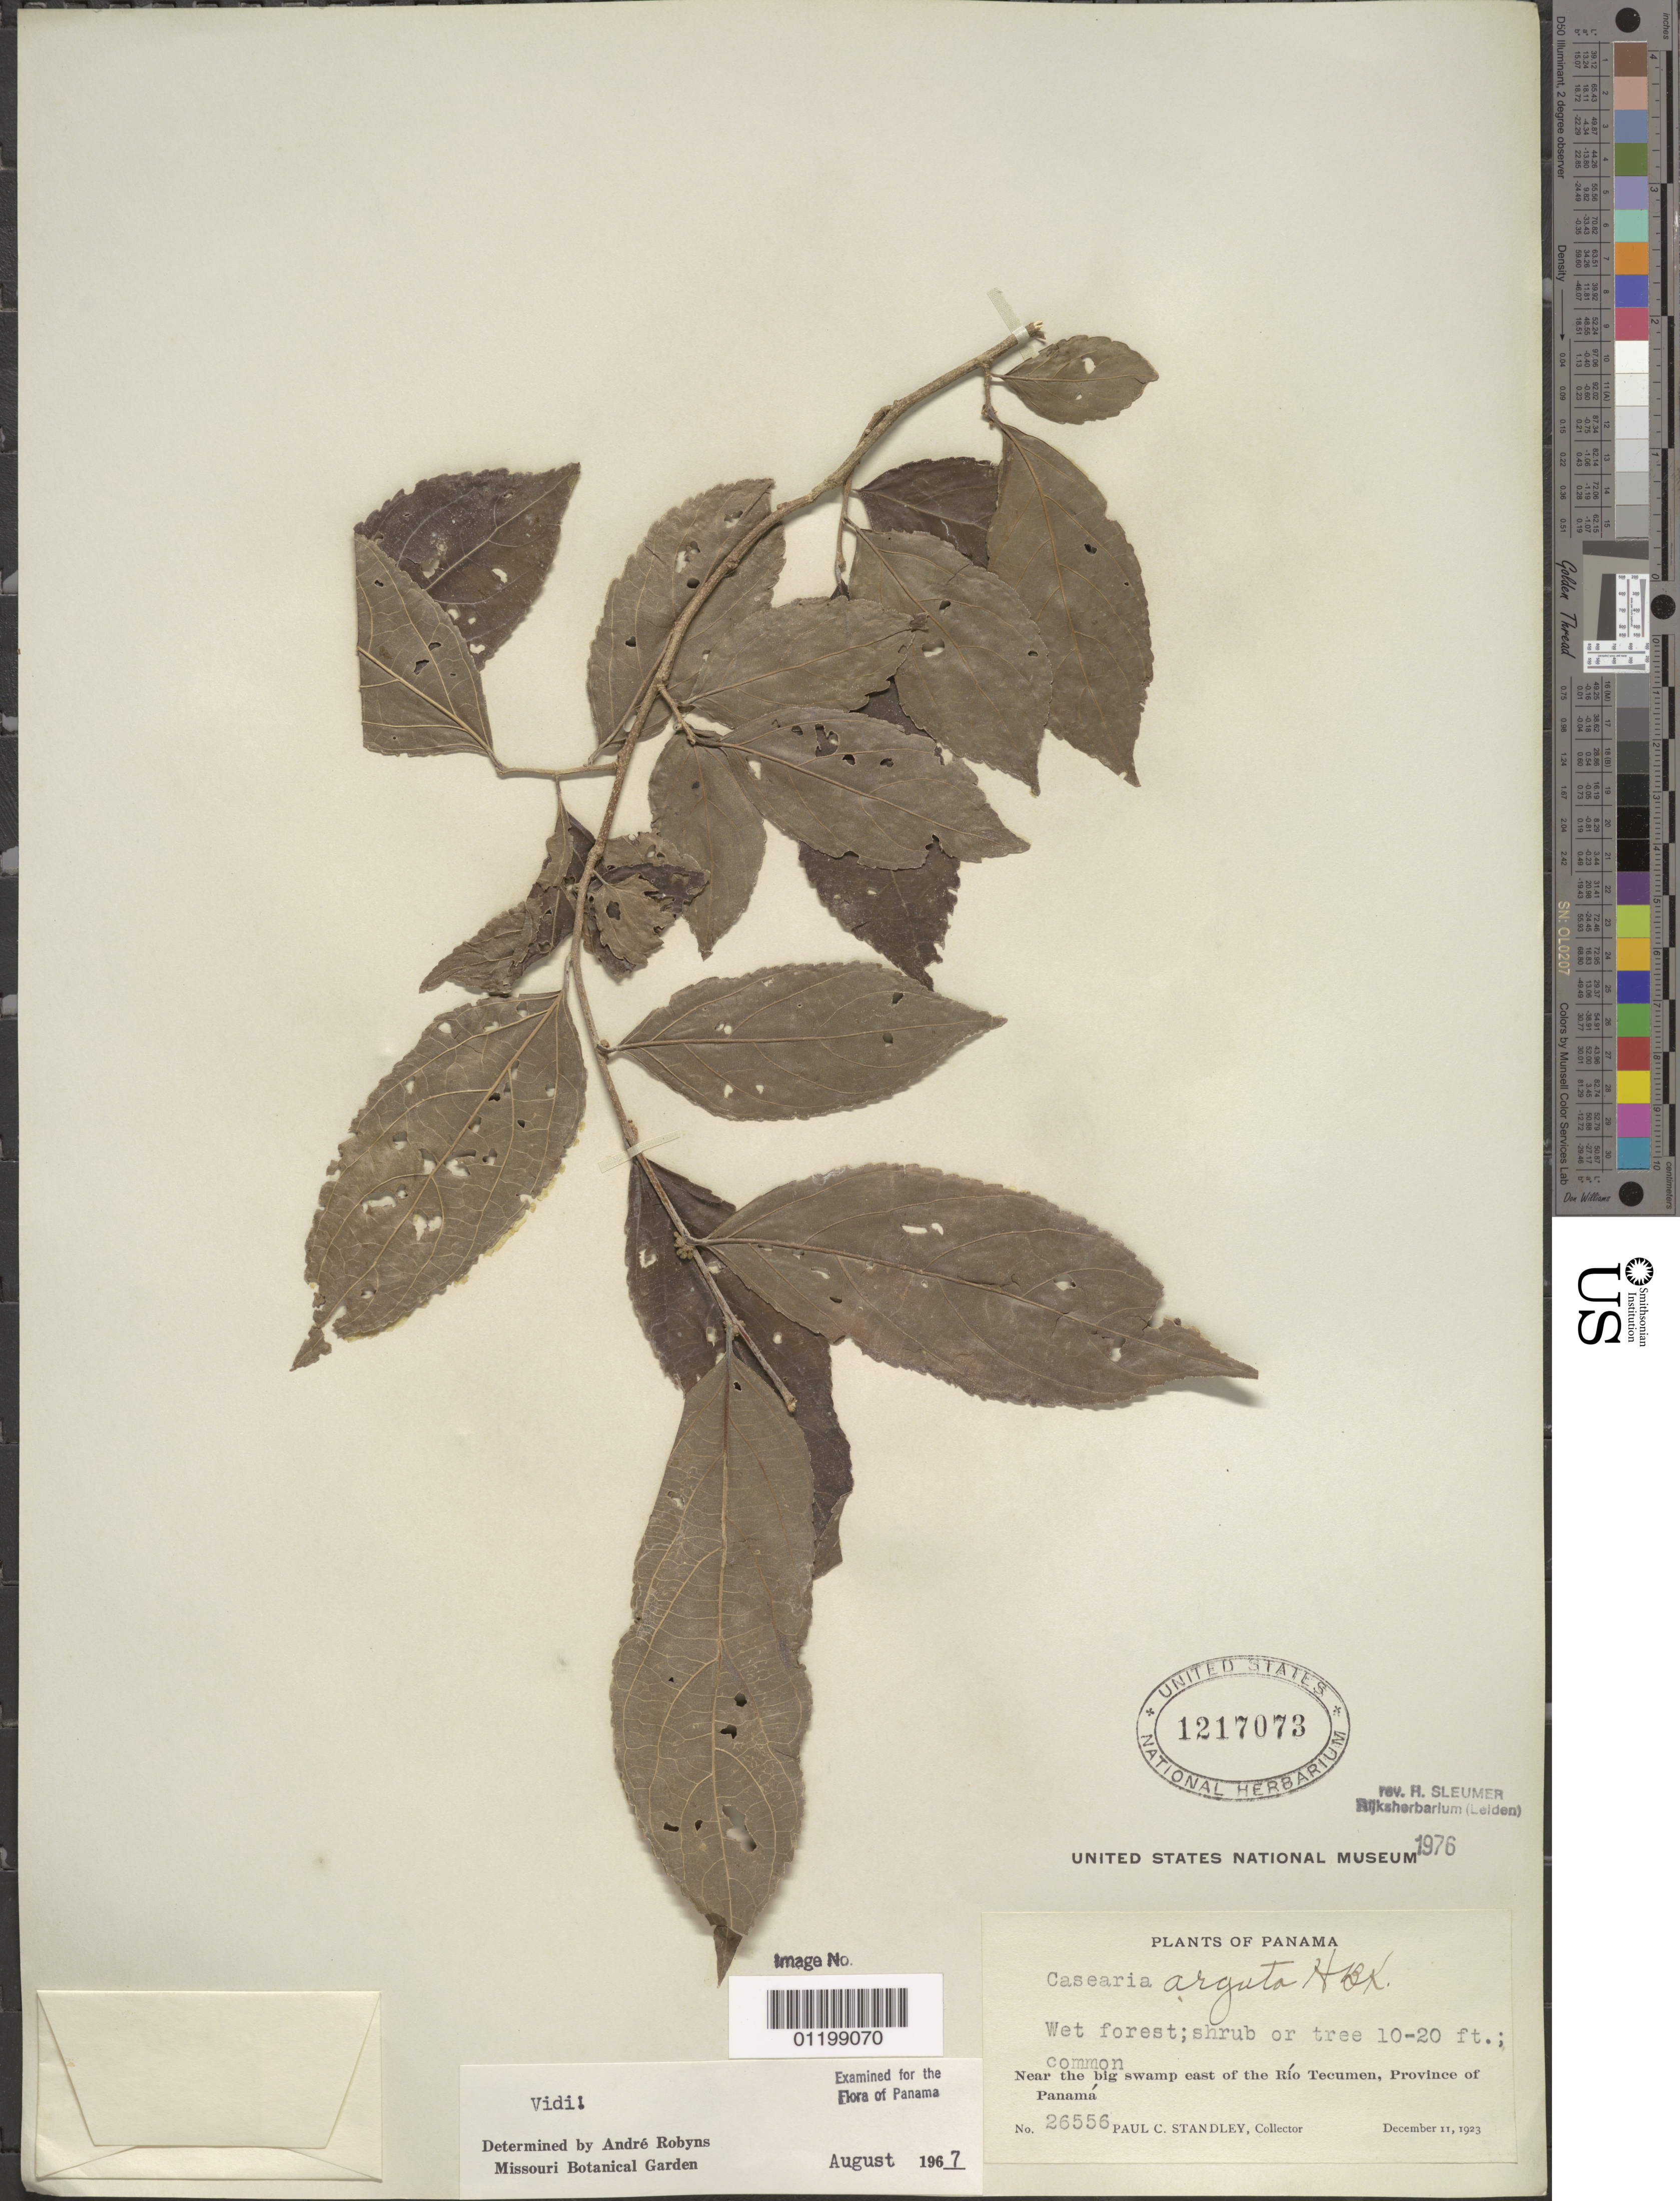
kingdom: Plantae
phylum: Tracheophyta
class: Magnoliopsida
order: Malpighiales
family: Salicaceae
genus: Casearia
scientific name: Casearia arguta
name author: Kunth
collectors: P. C. Standley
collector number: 26556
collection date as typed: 11 Dec 1923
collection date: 1923-12-11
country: Panama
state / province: Panamá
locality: Near the big swamp E of Rio Tecumen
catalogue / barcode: US 1217073